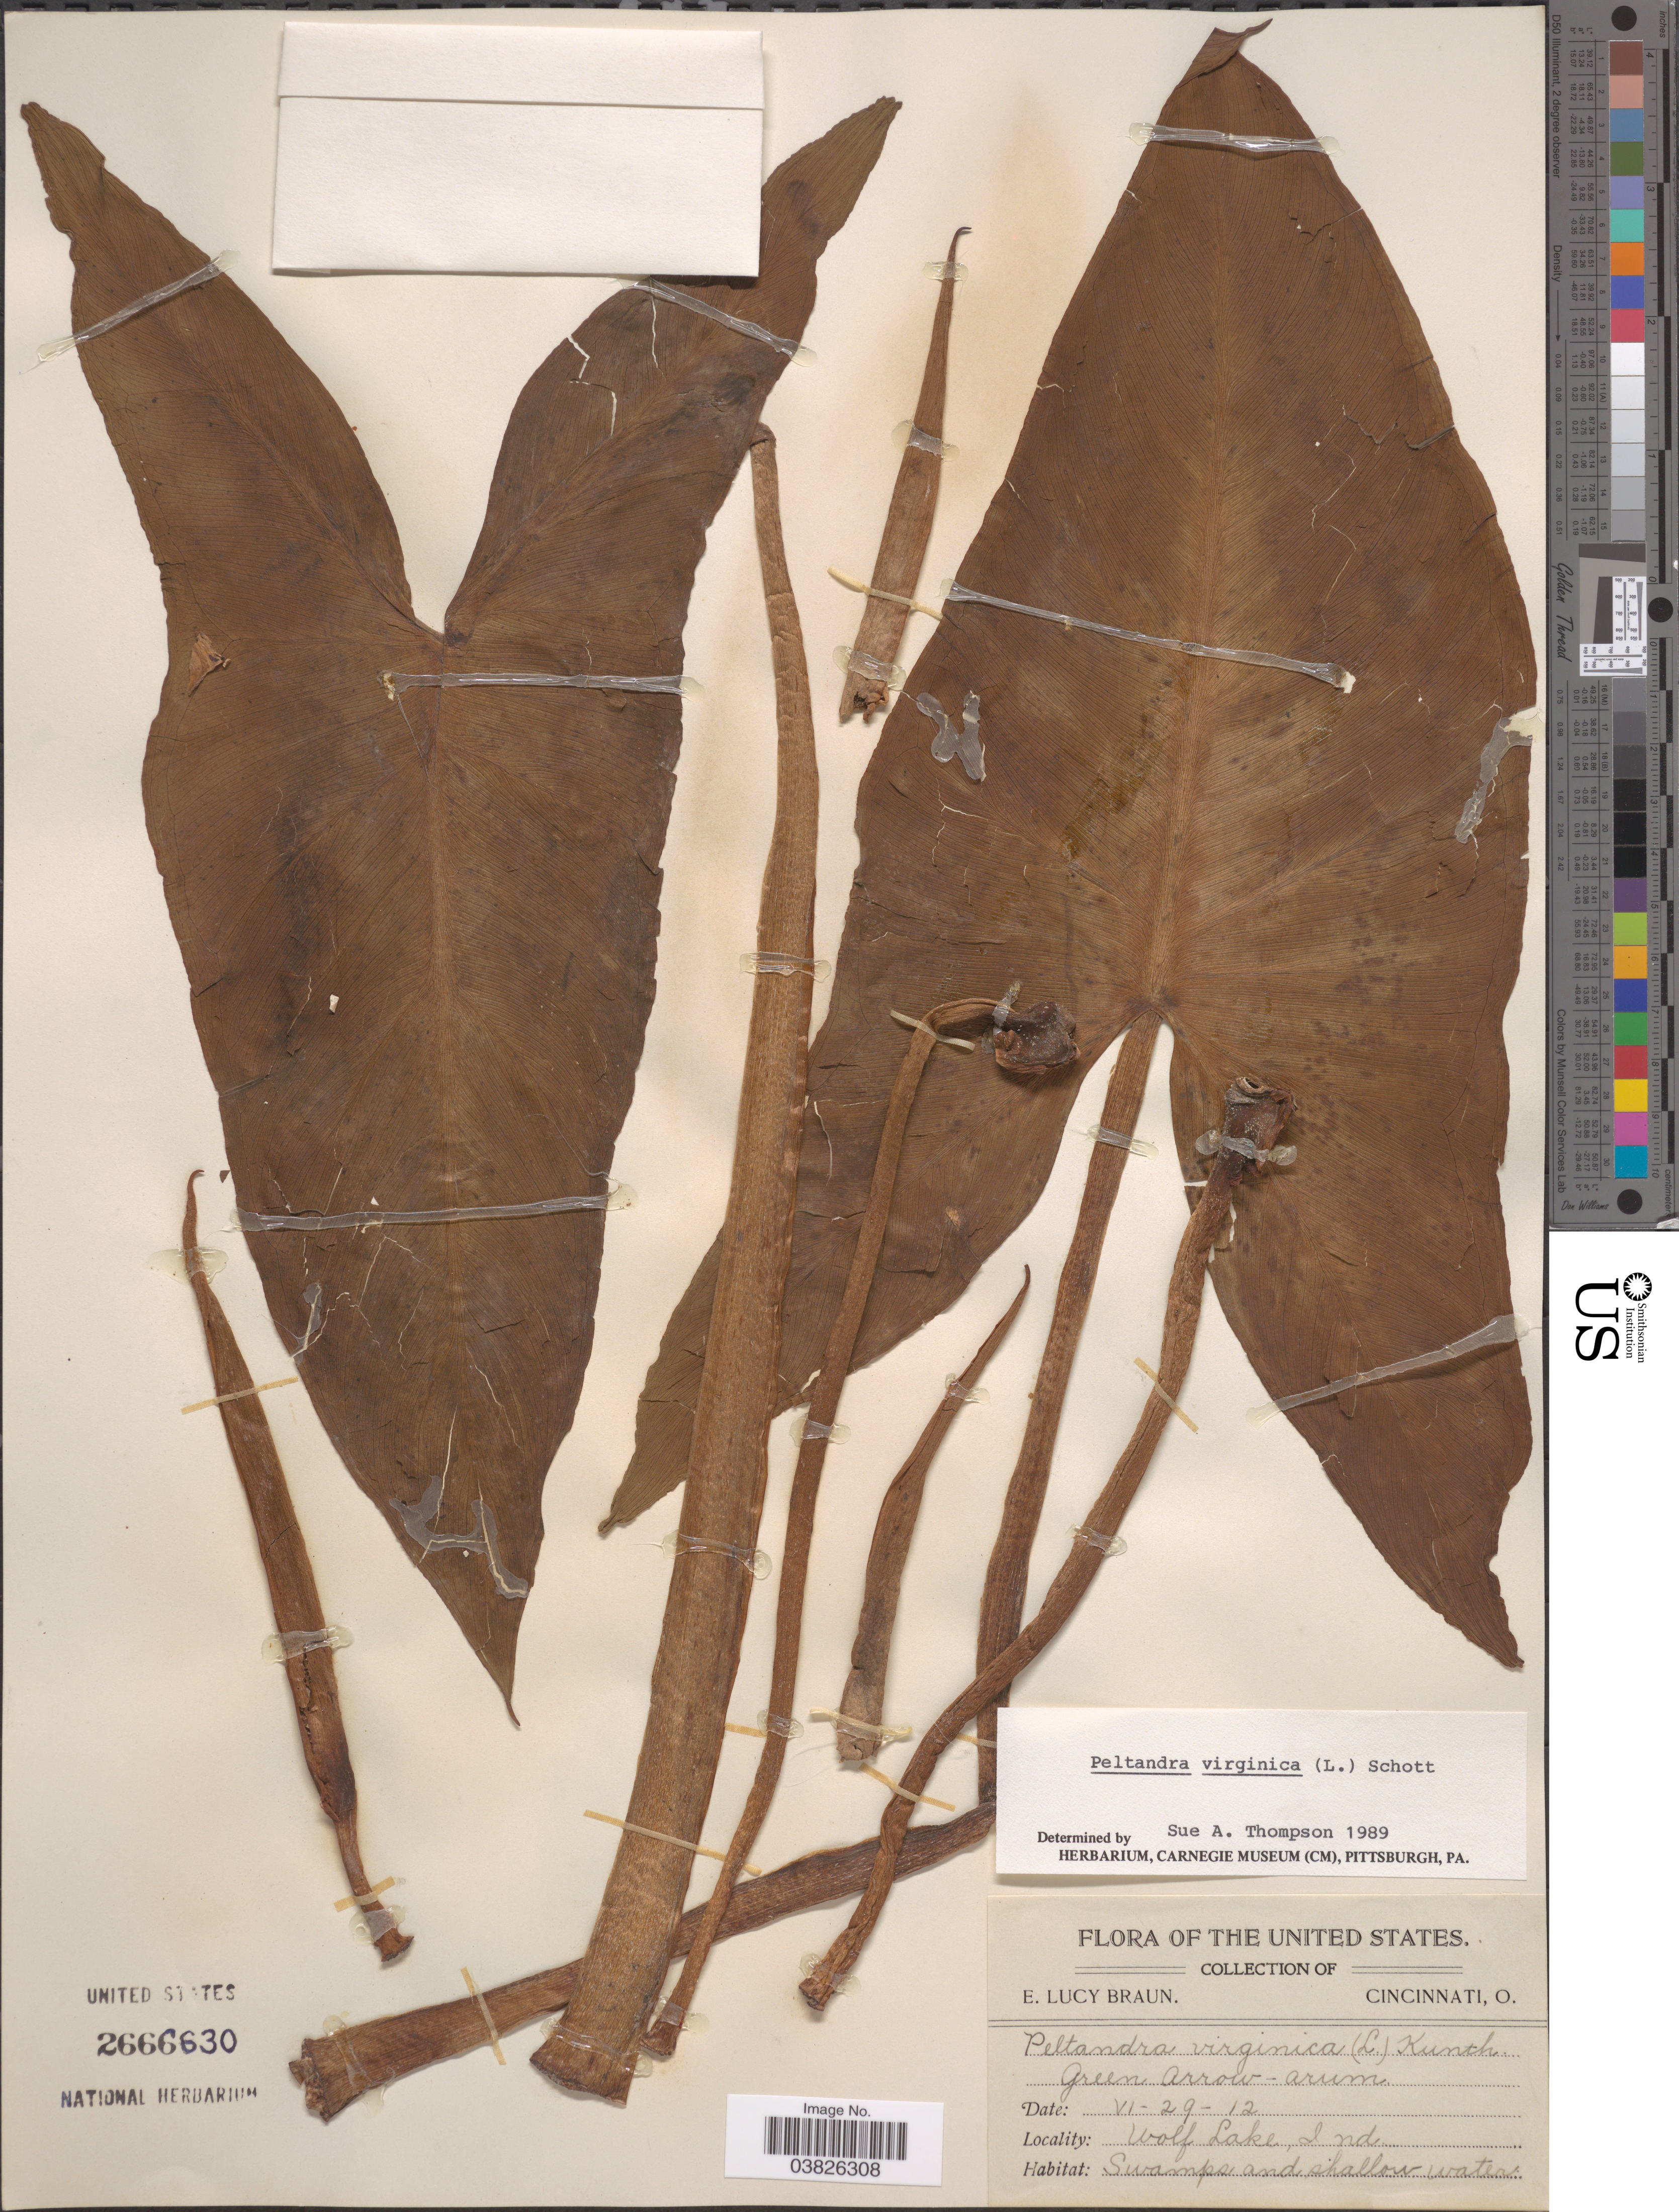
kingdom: Plantae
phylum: Tracheophyta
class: Liliopsida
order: Alismatales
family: Araceae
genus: Peltandra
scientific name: Peltandra virginica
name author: (L.) Schott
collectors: E. L. Braun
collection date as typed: Transcribed d/m/y: 29/6/12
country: United States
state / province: Indiana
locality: Wolf Lake.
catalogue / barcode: US 2666630